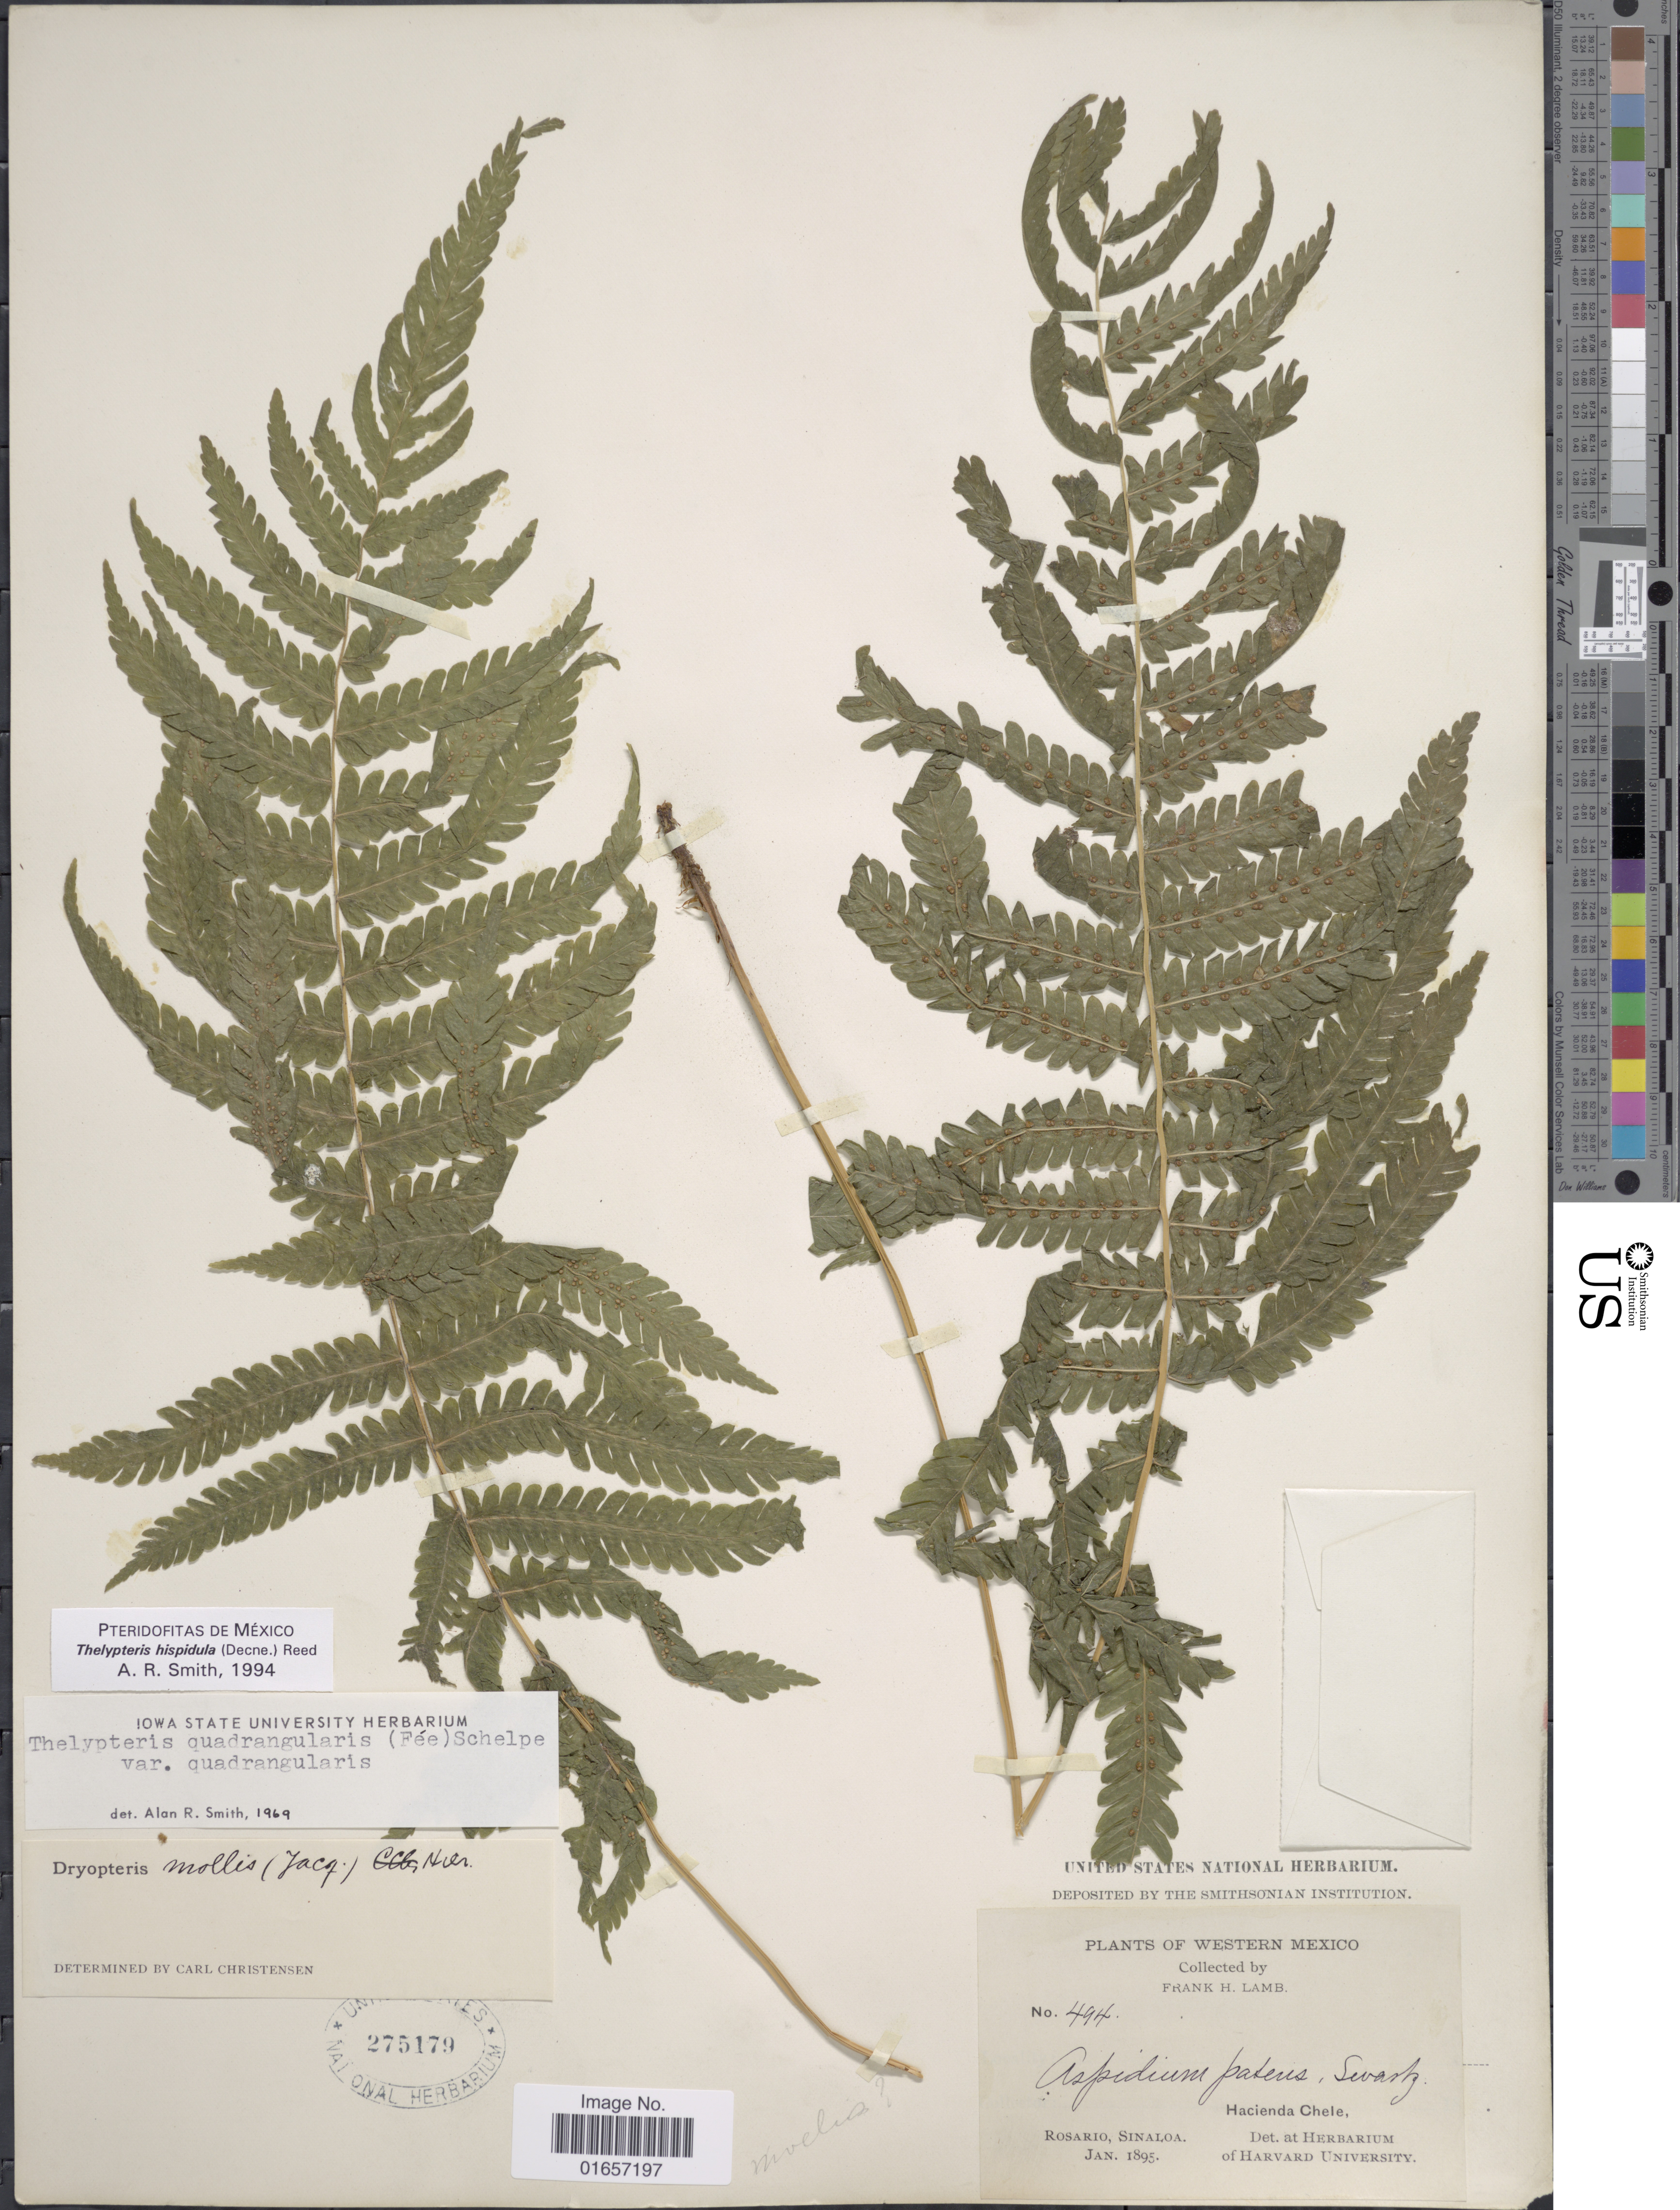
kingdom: Plantae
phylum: Tracheophyta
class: Polypodiopsida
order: Polypodiales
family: Thelypteridaceae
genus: Christella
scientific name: Christella hispidula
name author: (Decne.) Holttum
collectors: F. H. Lamb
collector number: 494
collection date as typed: Jan 1895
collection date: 1895-01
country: Mexico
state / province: Sinaloa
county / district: Rosario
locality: Hacienda Chele.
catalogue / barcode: US 275179